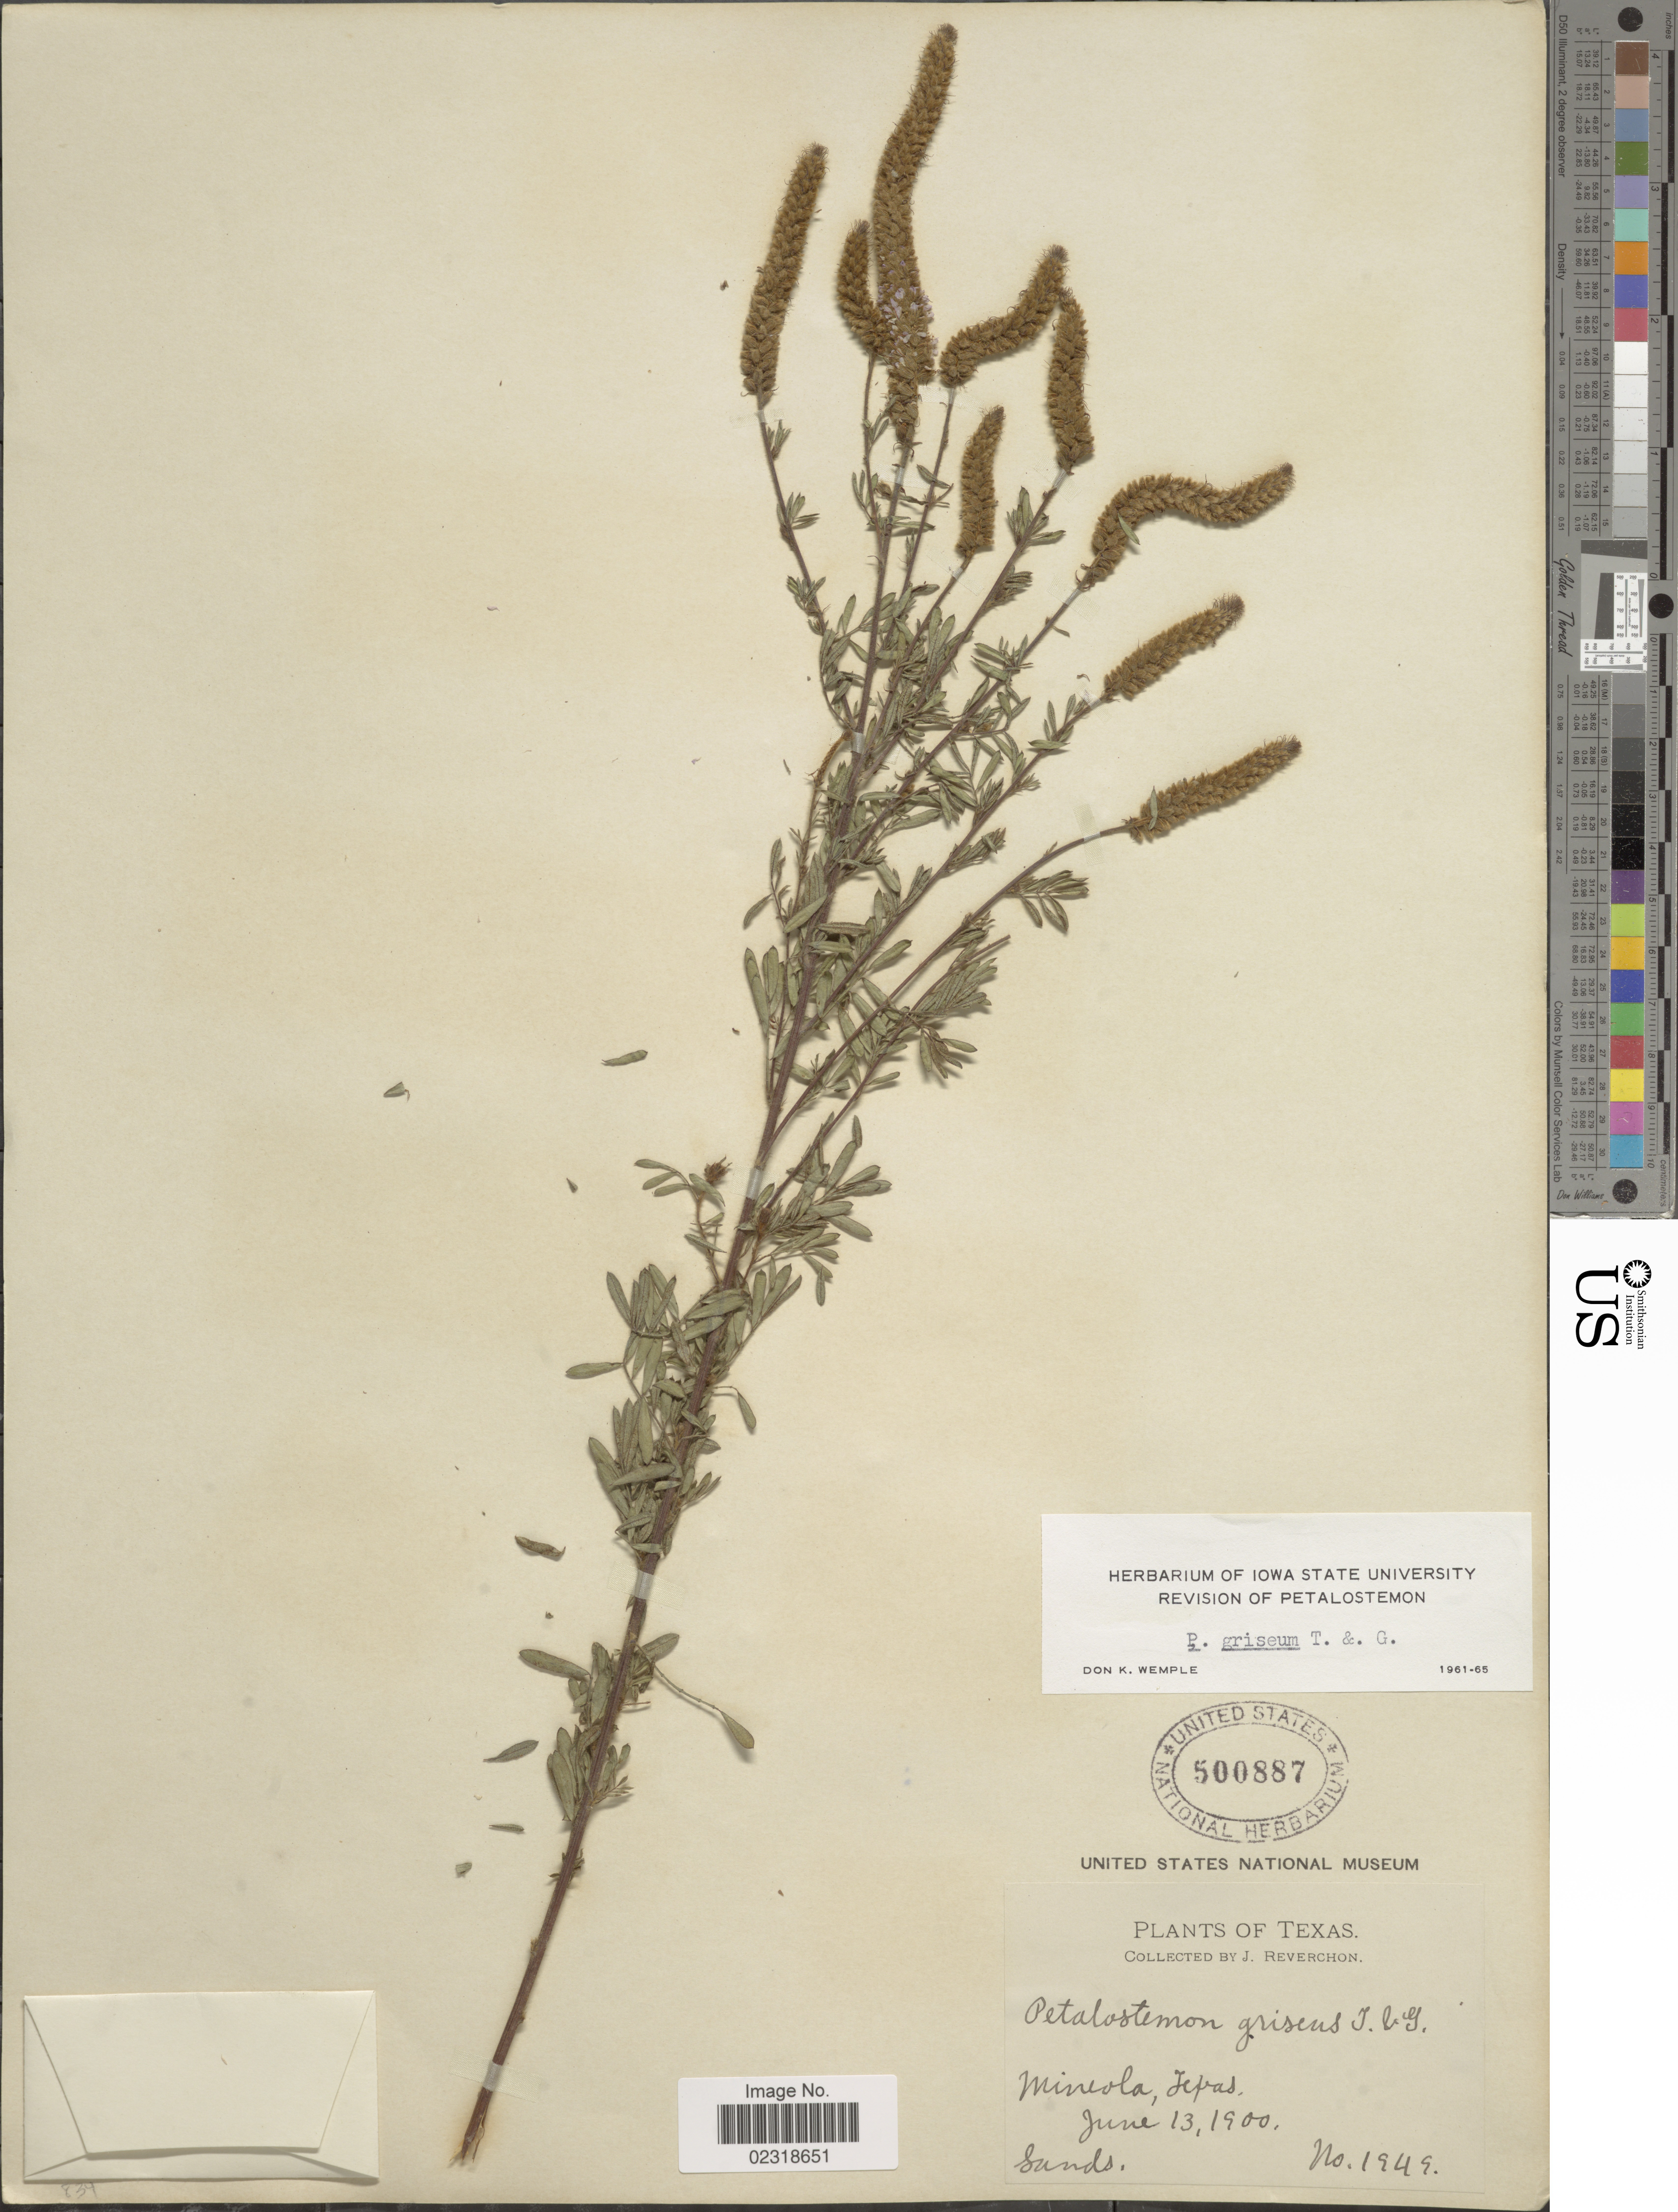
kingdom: Plantae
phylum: Tracheophyta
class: Magnoliopsida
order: Fabales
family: Fabaceae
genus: Dalea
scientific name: Dalea villosa var. grisea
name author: (Torr. & A. Gray) Barneby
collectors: J. Reverchon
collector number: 1949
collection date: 1900-06-13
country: United States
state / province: Texas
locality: Mincola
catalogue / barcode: US 500887